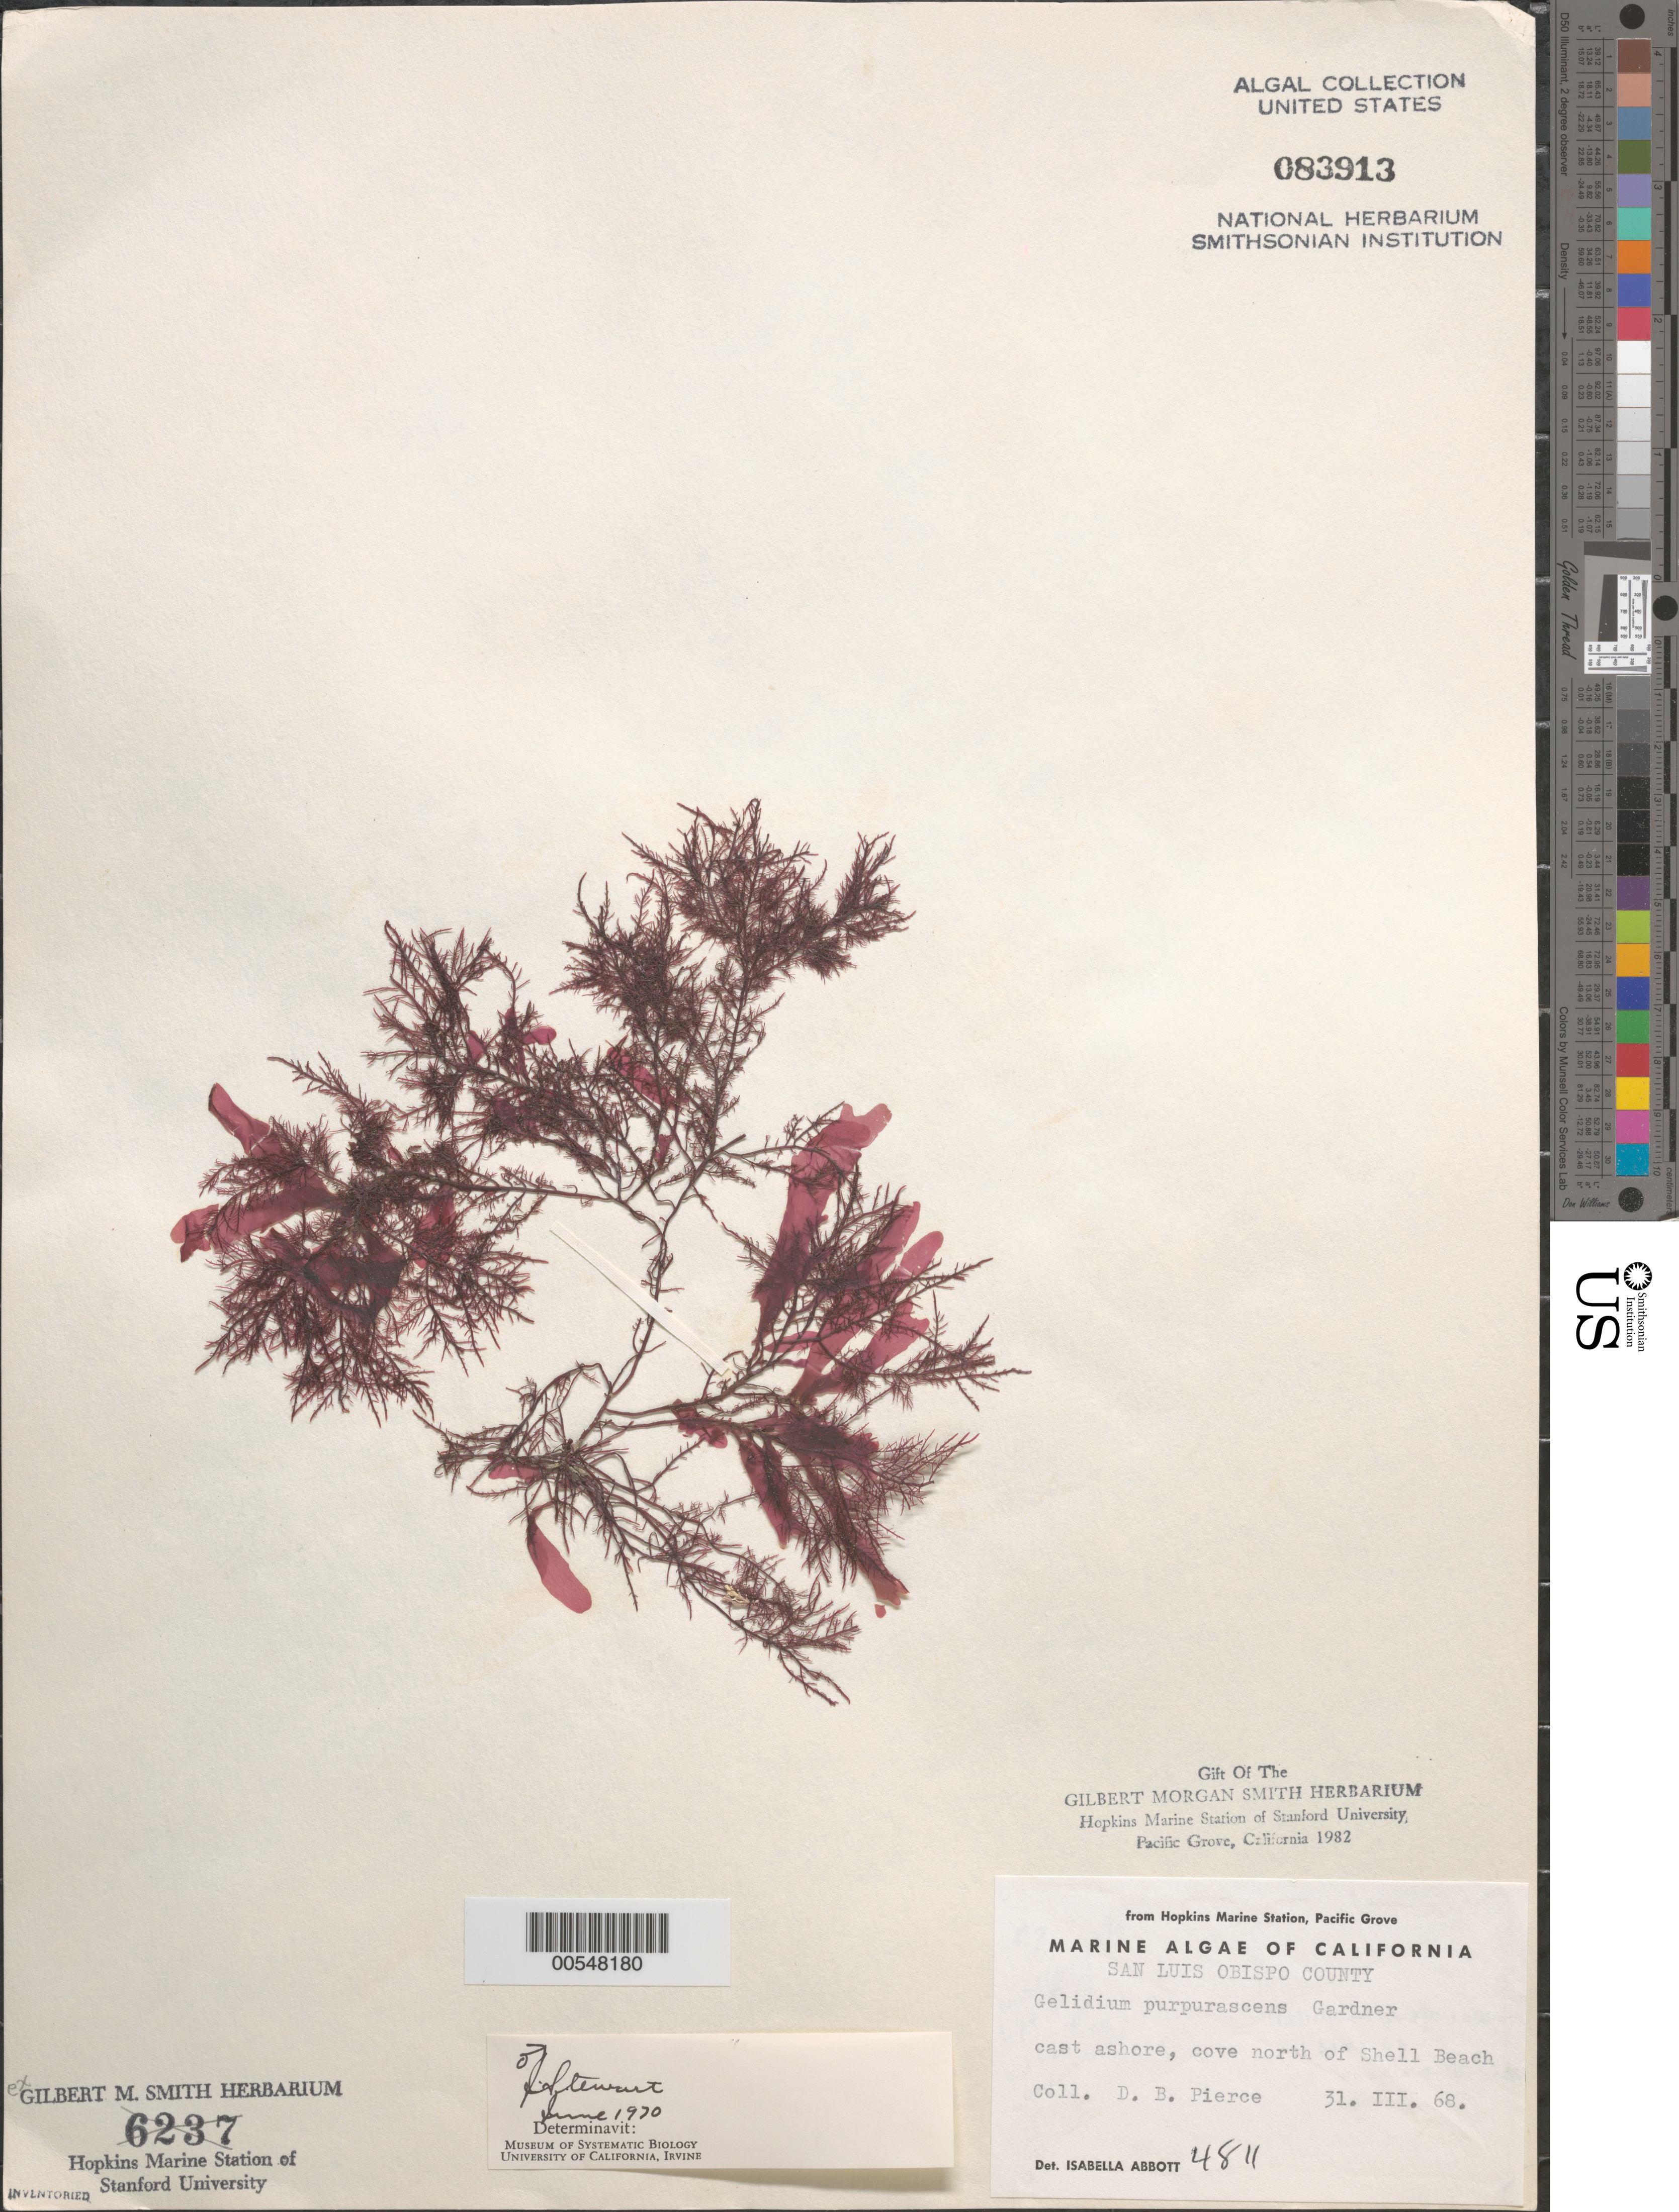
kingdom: Plantae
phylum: Rhodophyta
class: Florideophyceae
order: Gelidiales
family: Gelidiaceae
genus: Gelidium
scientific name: Gelidium purpurascens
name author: N.L. Gardner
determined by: Stewart, J.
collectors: D. Pierce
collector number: IAA 4811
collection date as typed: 31 Mar 1968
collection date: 1968-03-31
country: United States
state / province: California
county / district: San Luis Obispo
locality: Cove north of Shell Beach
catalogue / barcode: US 83913